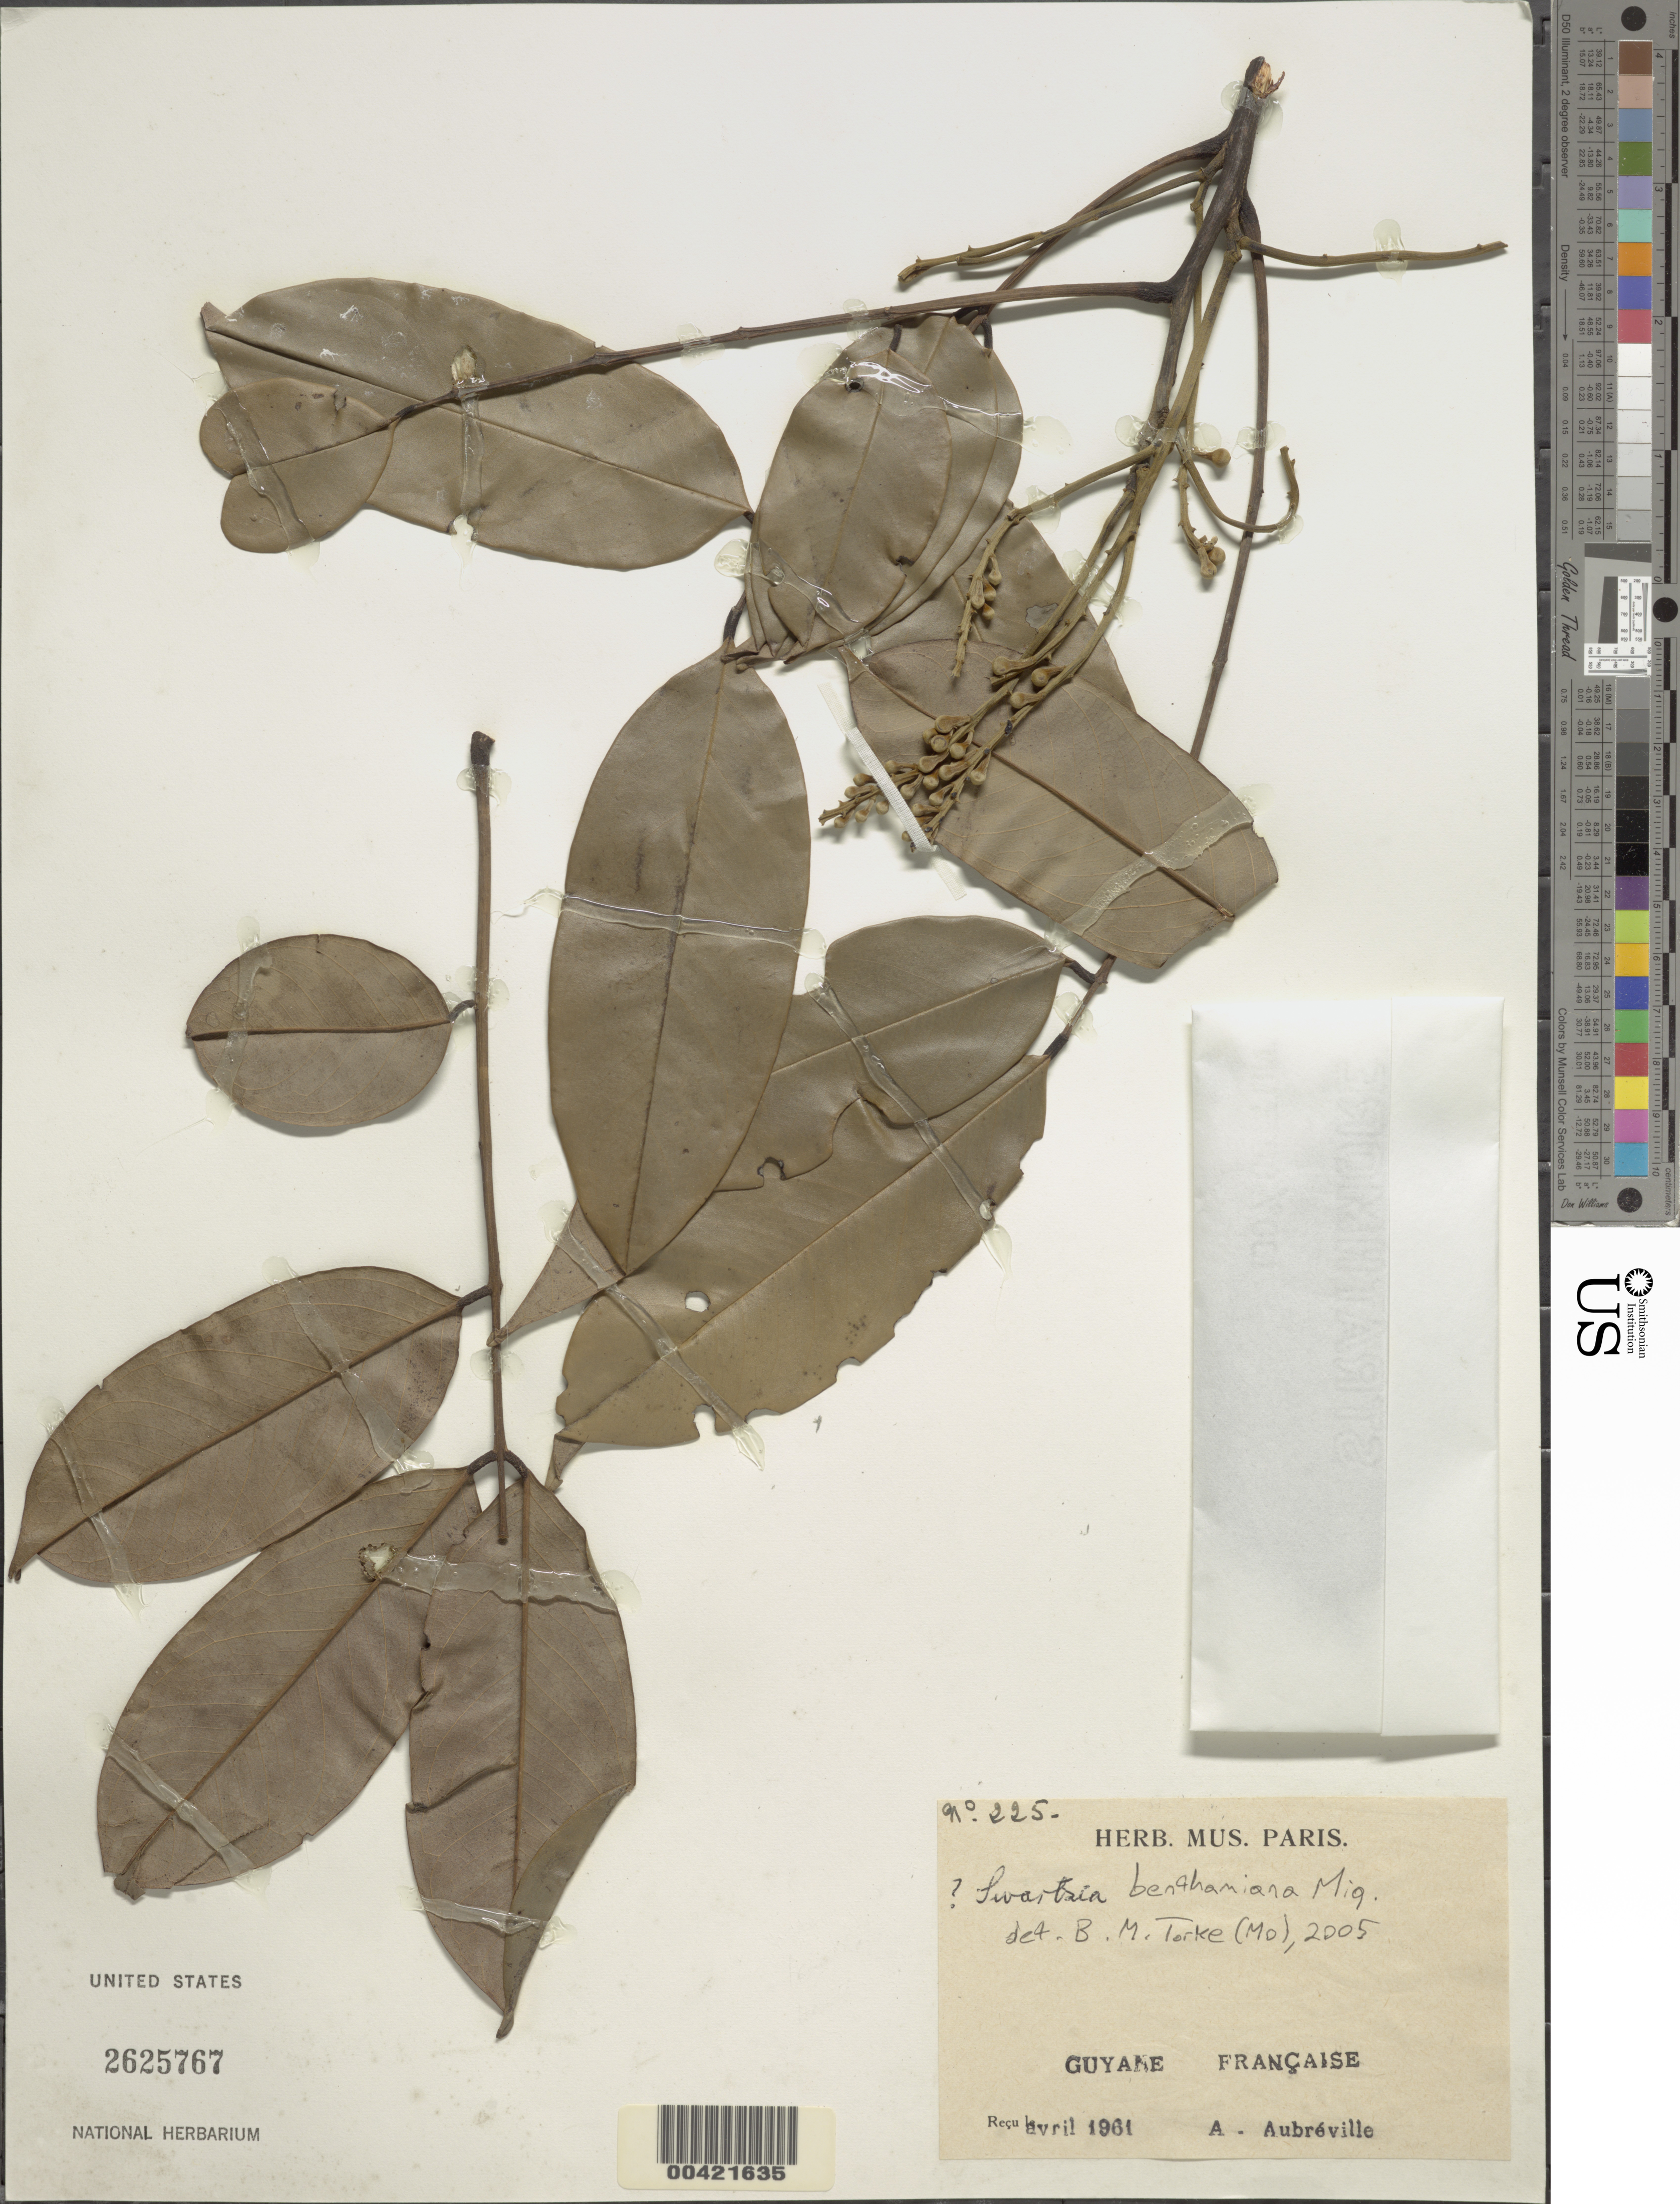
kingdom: Plantae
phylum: Tracheophyta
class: Magnoliopsida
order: Fabales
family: Fabaceae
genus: Swartzia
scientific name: Swartzia benthamiana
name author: Miq.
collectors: A. Aubréville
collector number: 225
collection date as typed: Apr 1961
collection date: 1961-04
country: French Guiana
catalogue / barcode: US 2625767